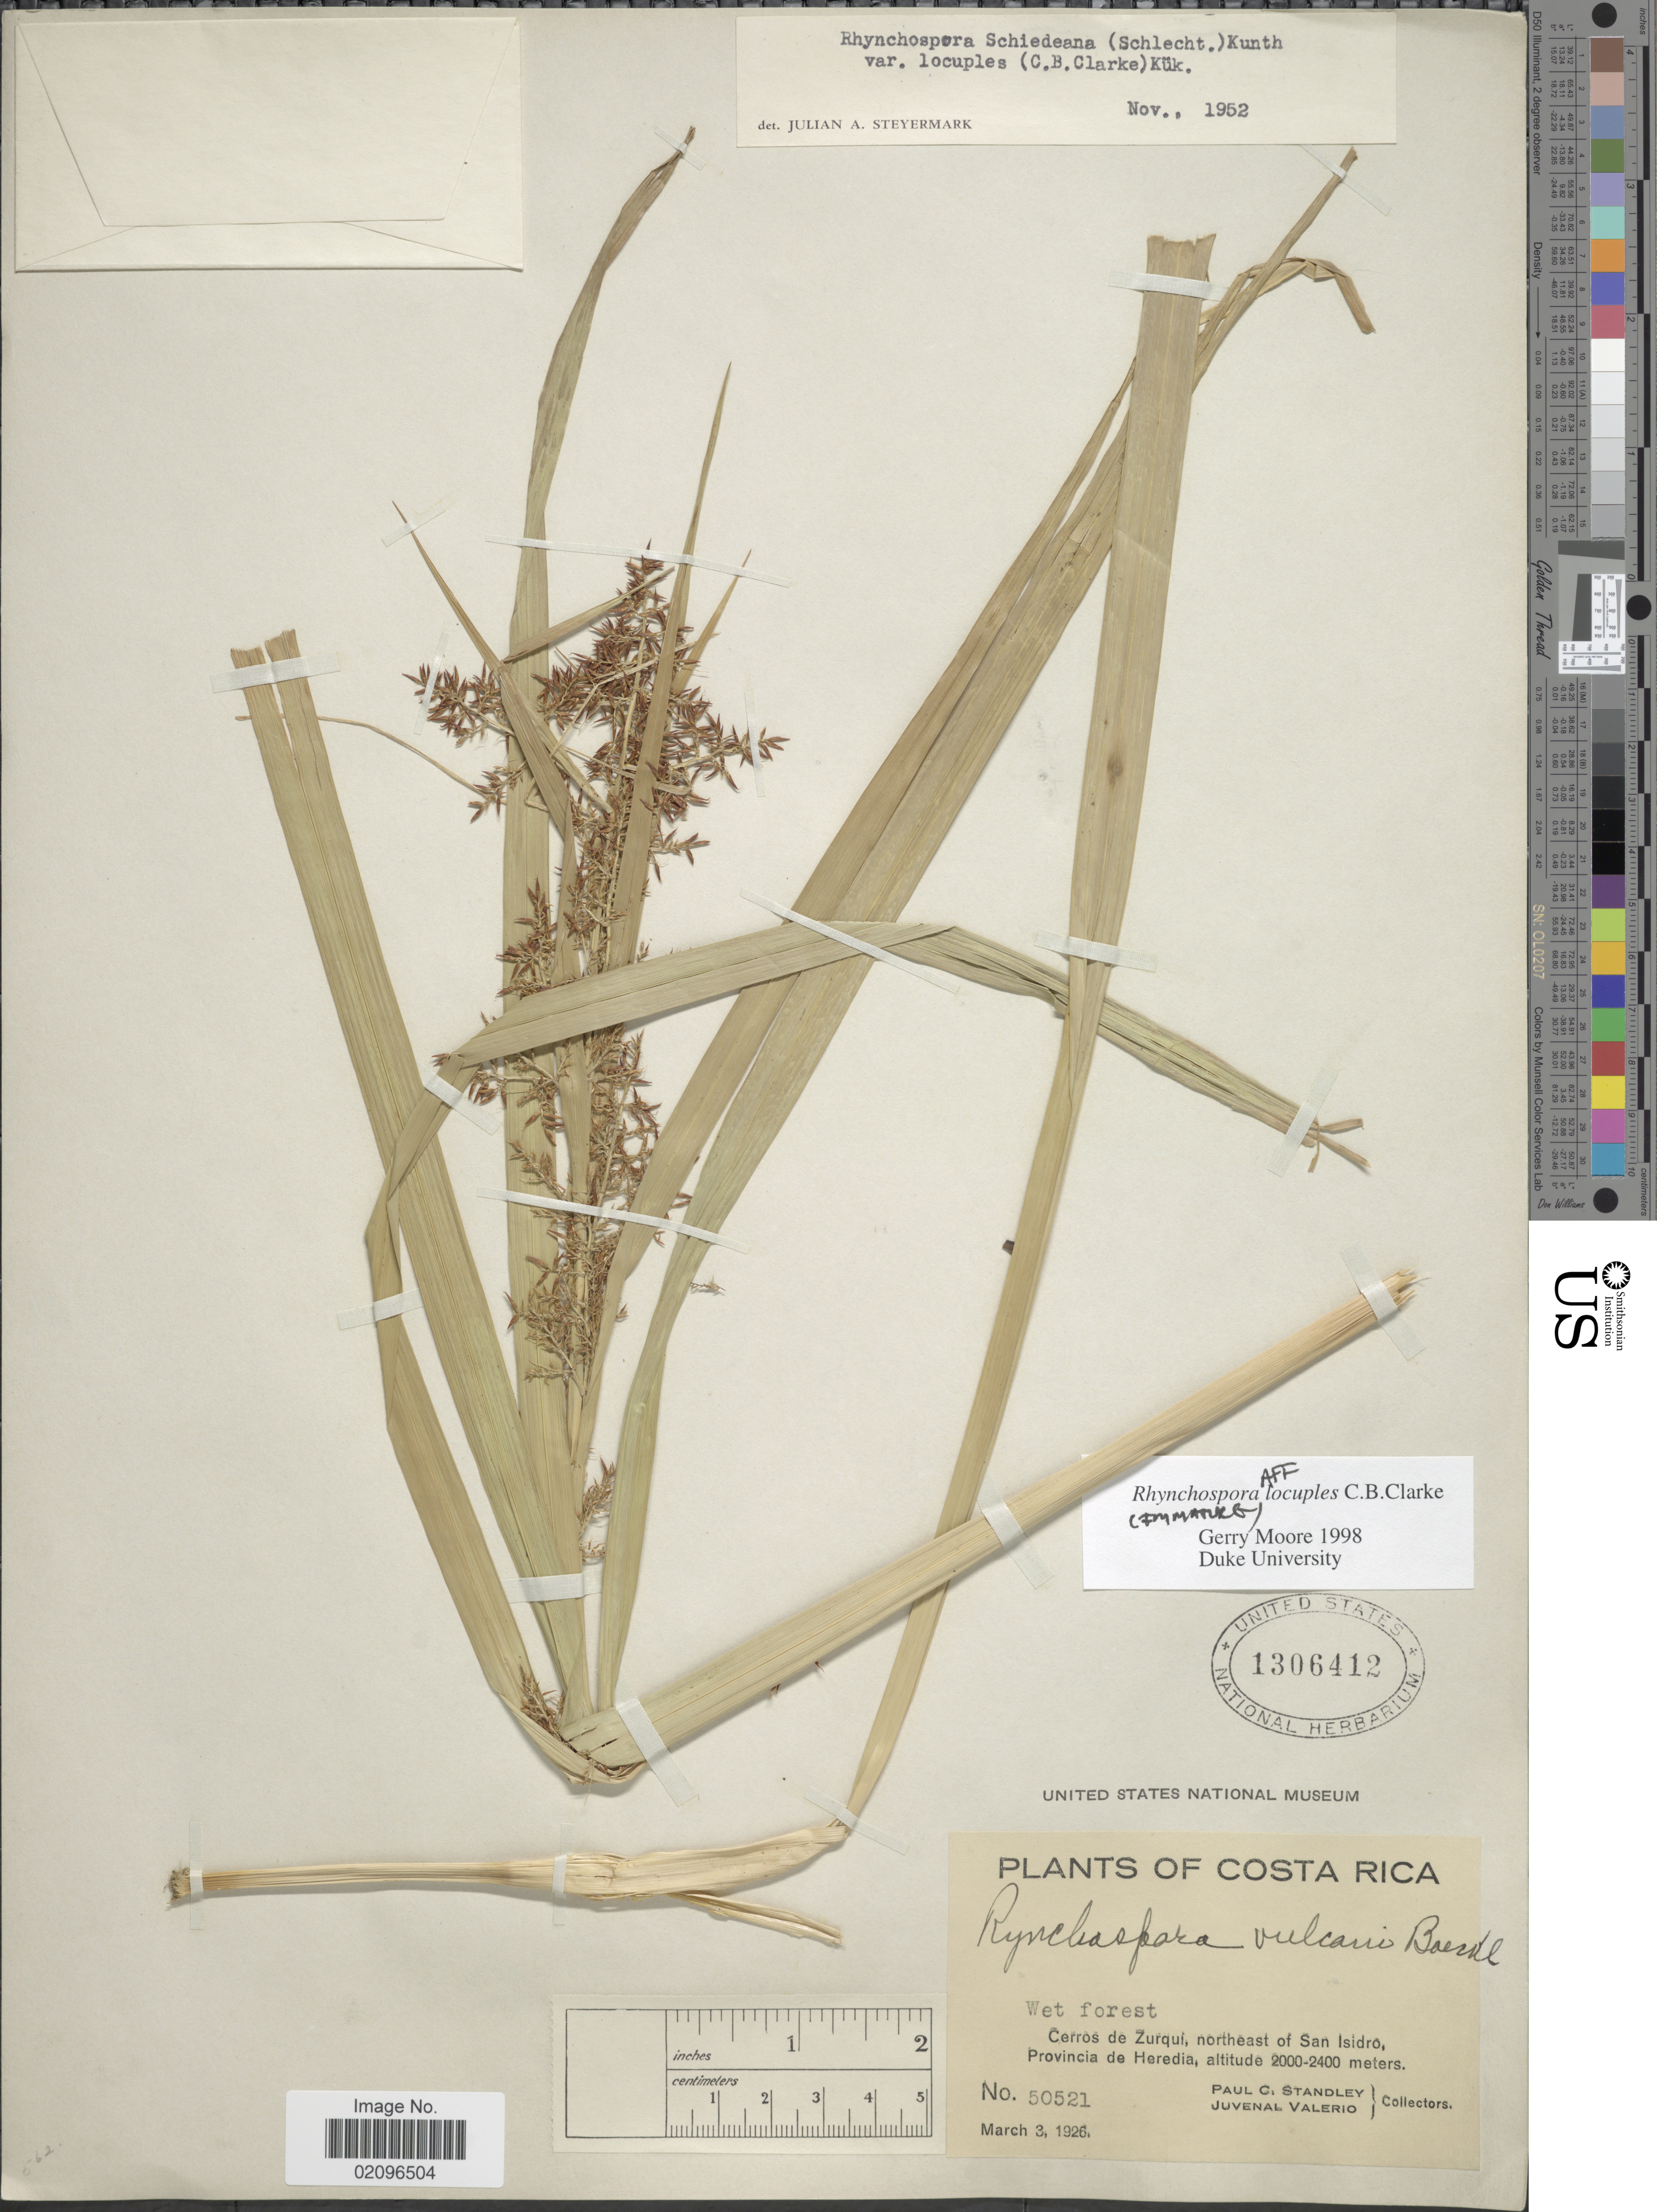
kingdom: Plantae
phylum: Tracheophyta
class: Liliopsida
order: Poales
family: Cyperaceae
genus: Rhynchospora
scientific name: Rhynchospora locuples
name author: C.B. Clarke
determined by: Moore, G.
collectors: P. C. Standley & J. Valerio R.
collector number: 50521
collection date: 1926-03-03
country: Costa Rica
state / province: Heredia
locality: Cerros de Zurqui, northeast of San Isidro, Provincia de Heredia.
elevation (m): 2000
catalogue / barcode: US 1306412